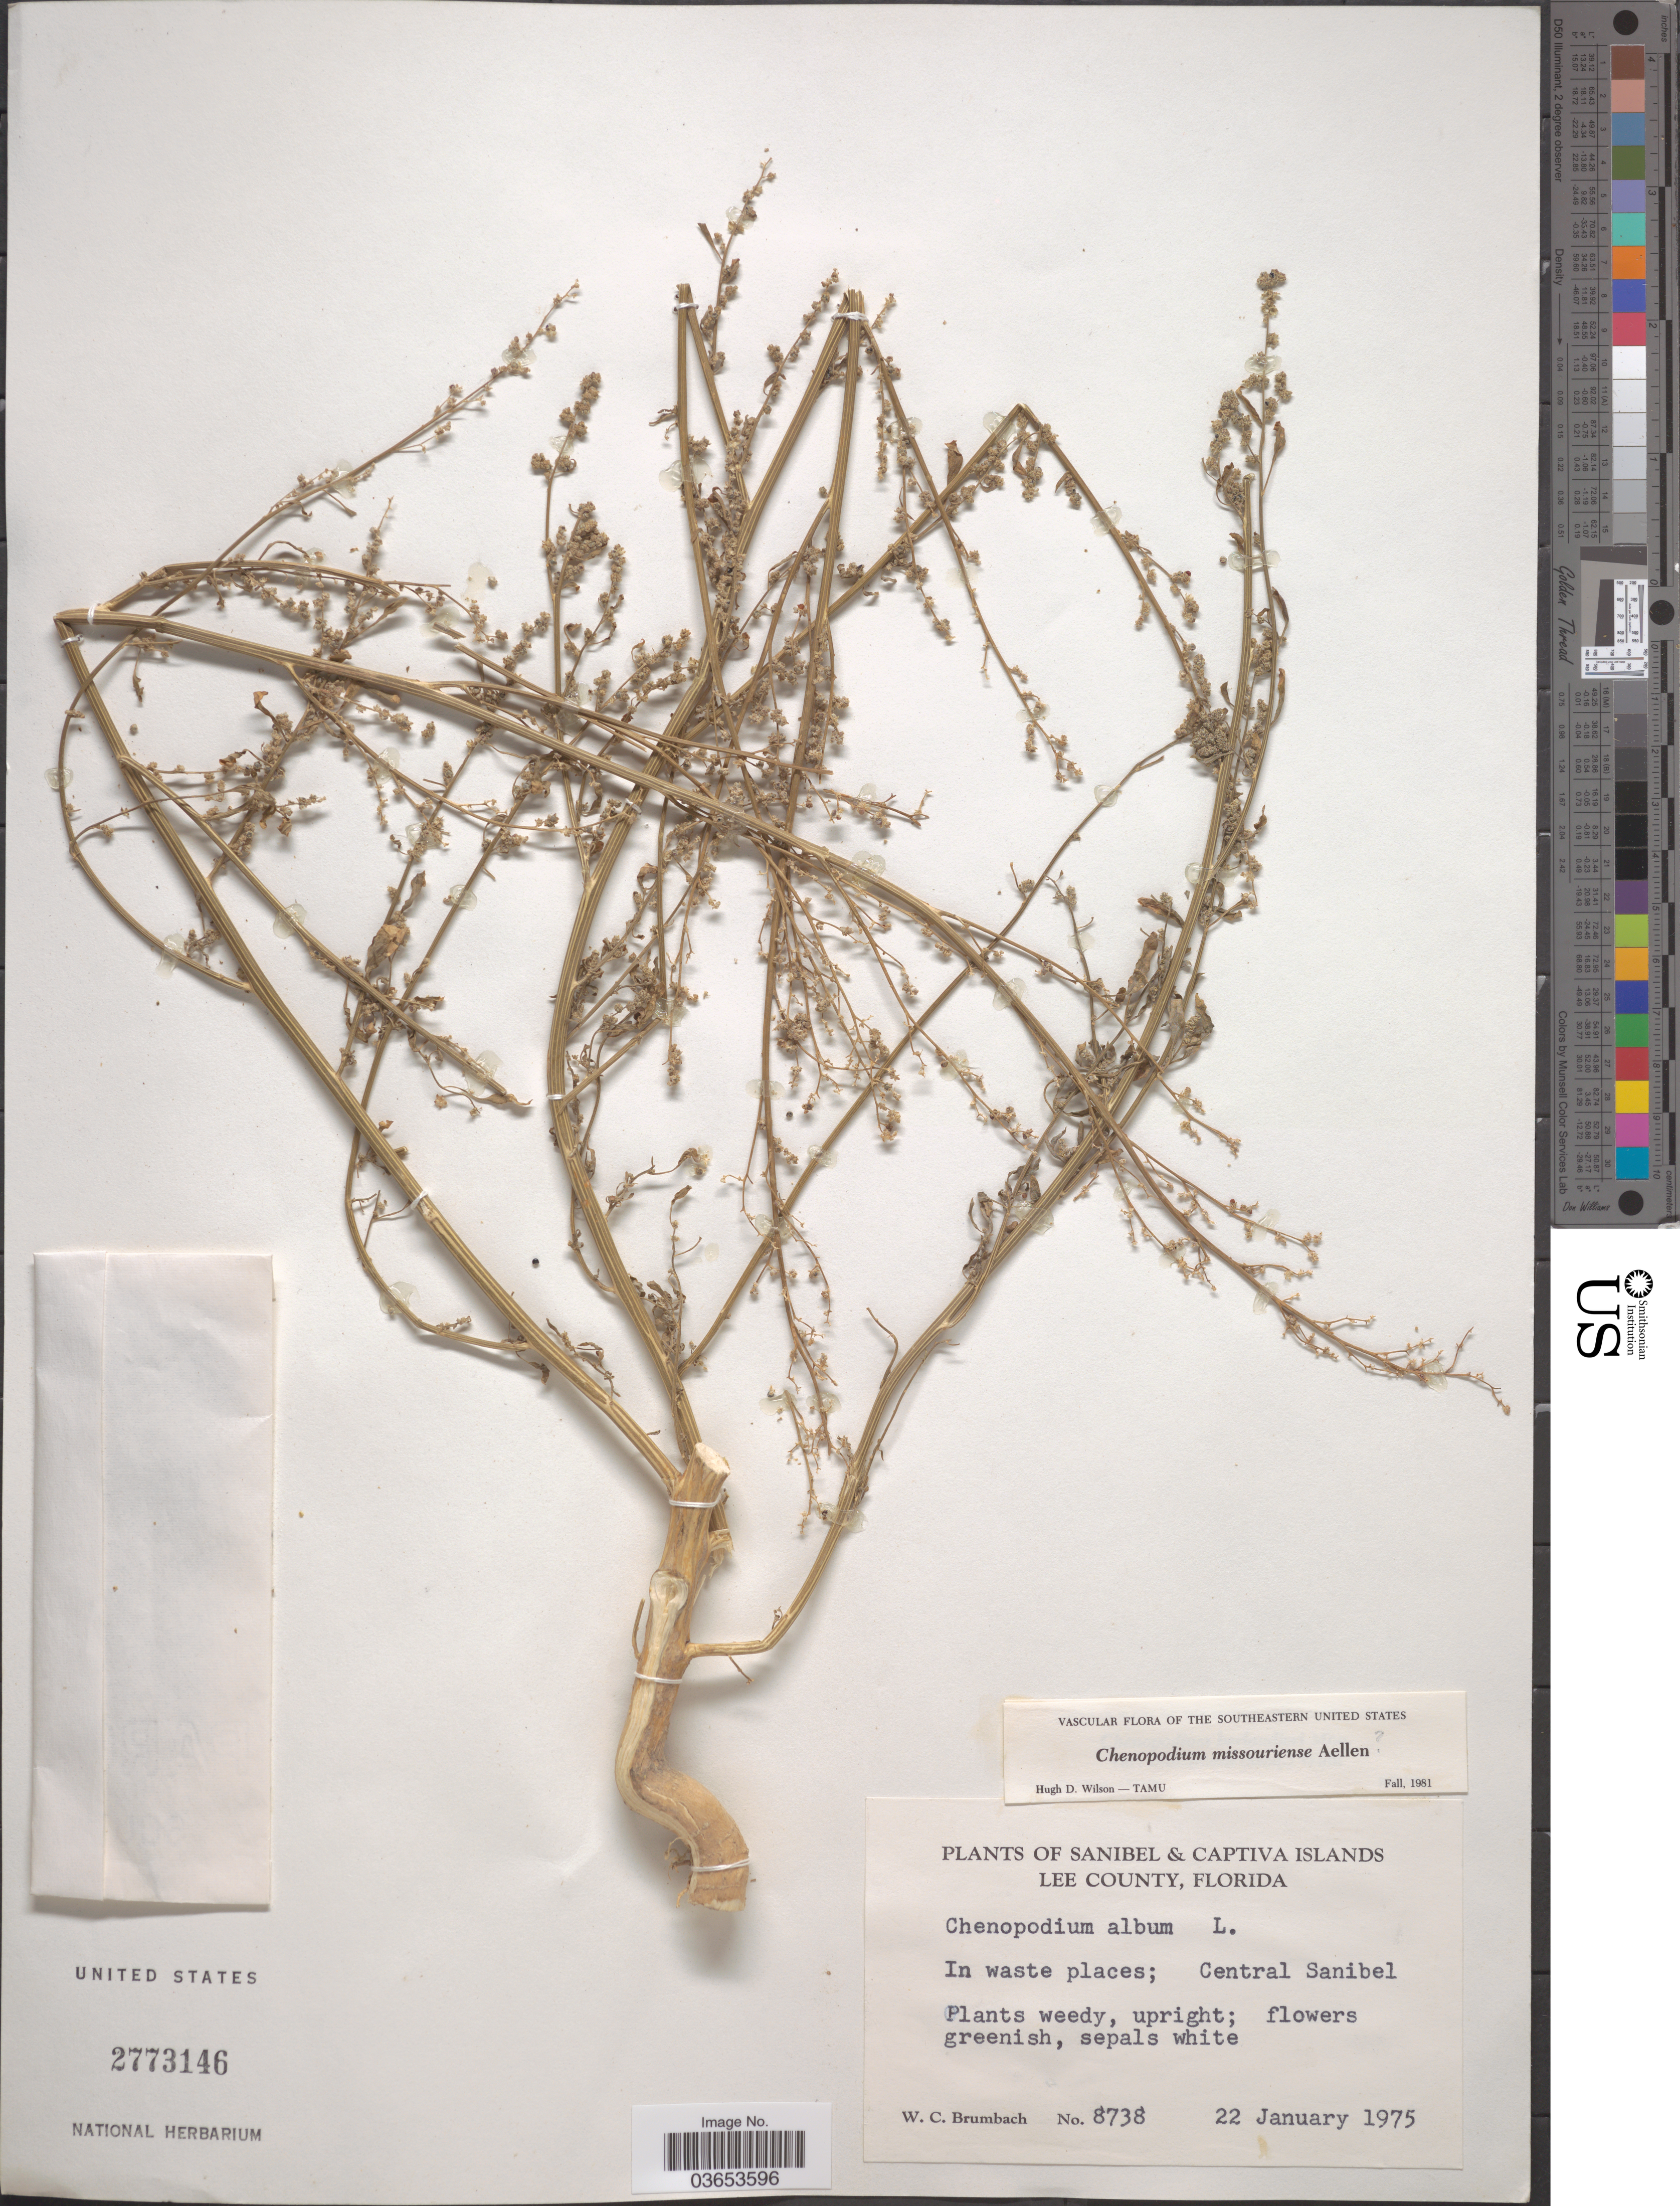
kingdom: Plantae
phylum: Tracheophyta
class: Magnoliopsida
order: Caryophyllales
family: Amaranthaceae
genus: Chenopodium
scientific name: Chenopodium missouriense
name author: Aellen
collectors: W. C. Brumbach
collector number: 8738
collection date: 1975-01-22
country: United States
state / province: Florida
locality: Sanibel Islands. Lee County. Central Sanibel.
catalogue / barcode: US 2773146